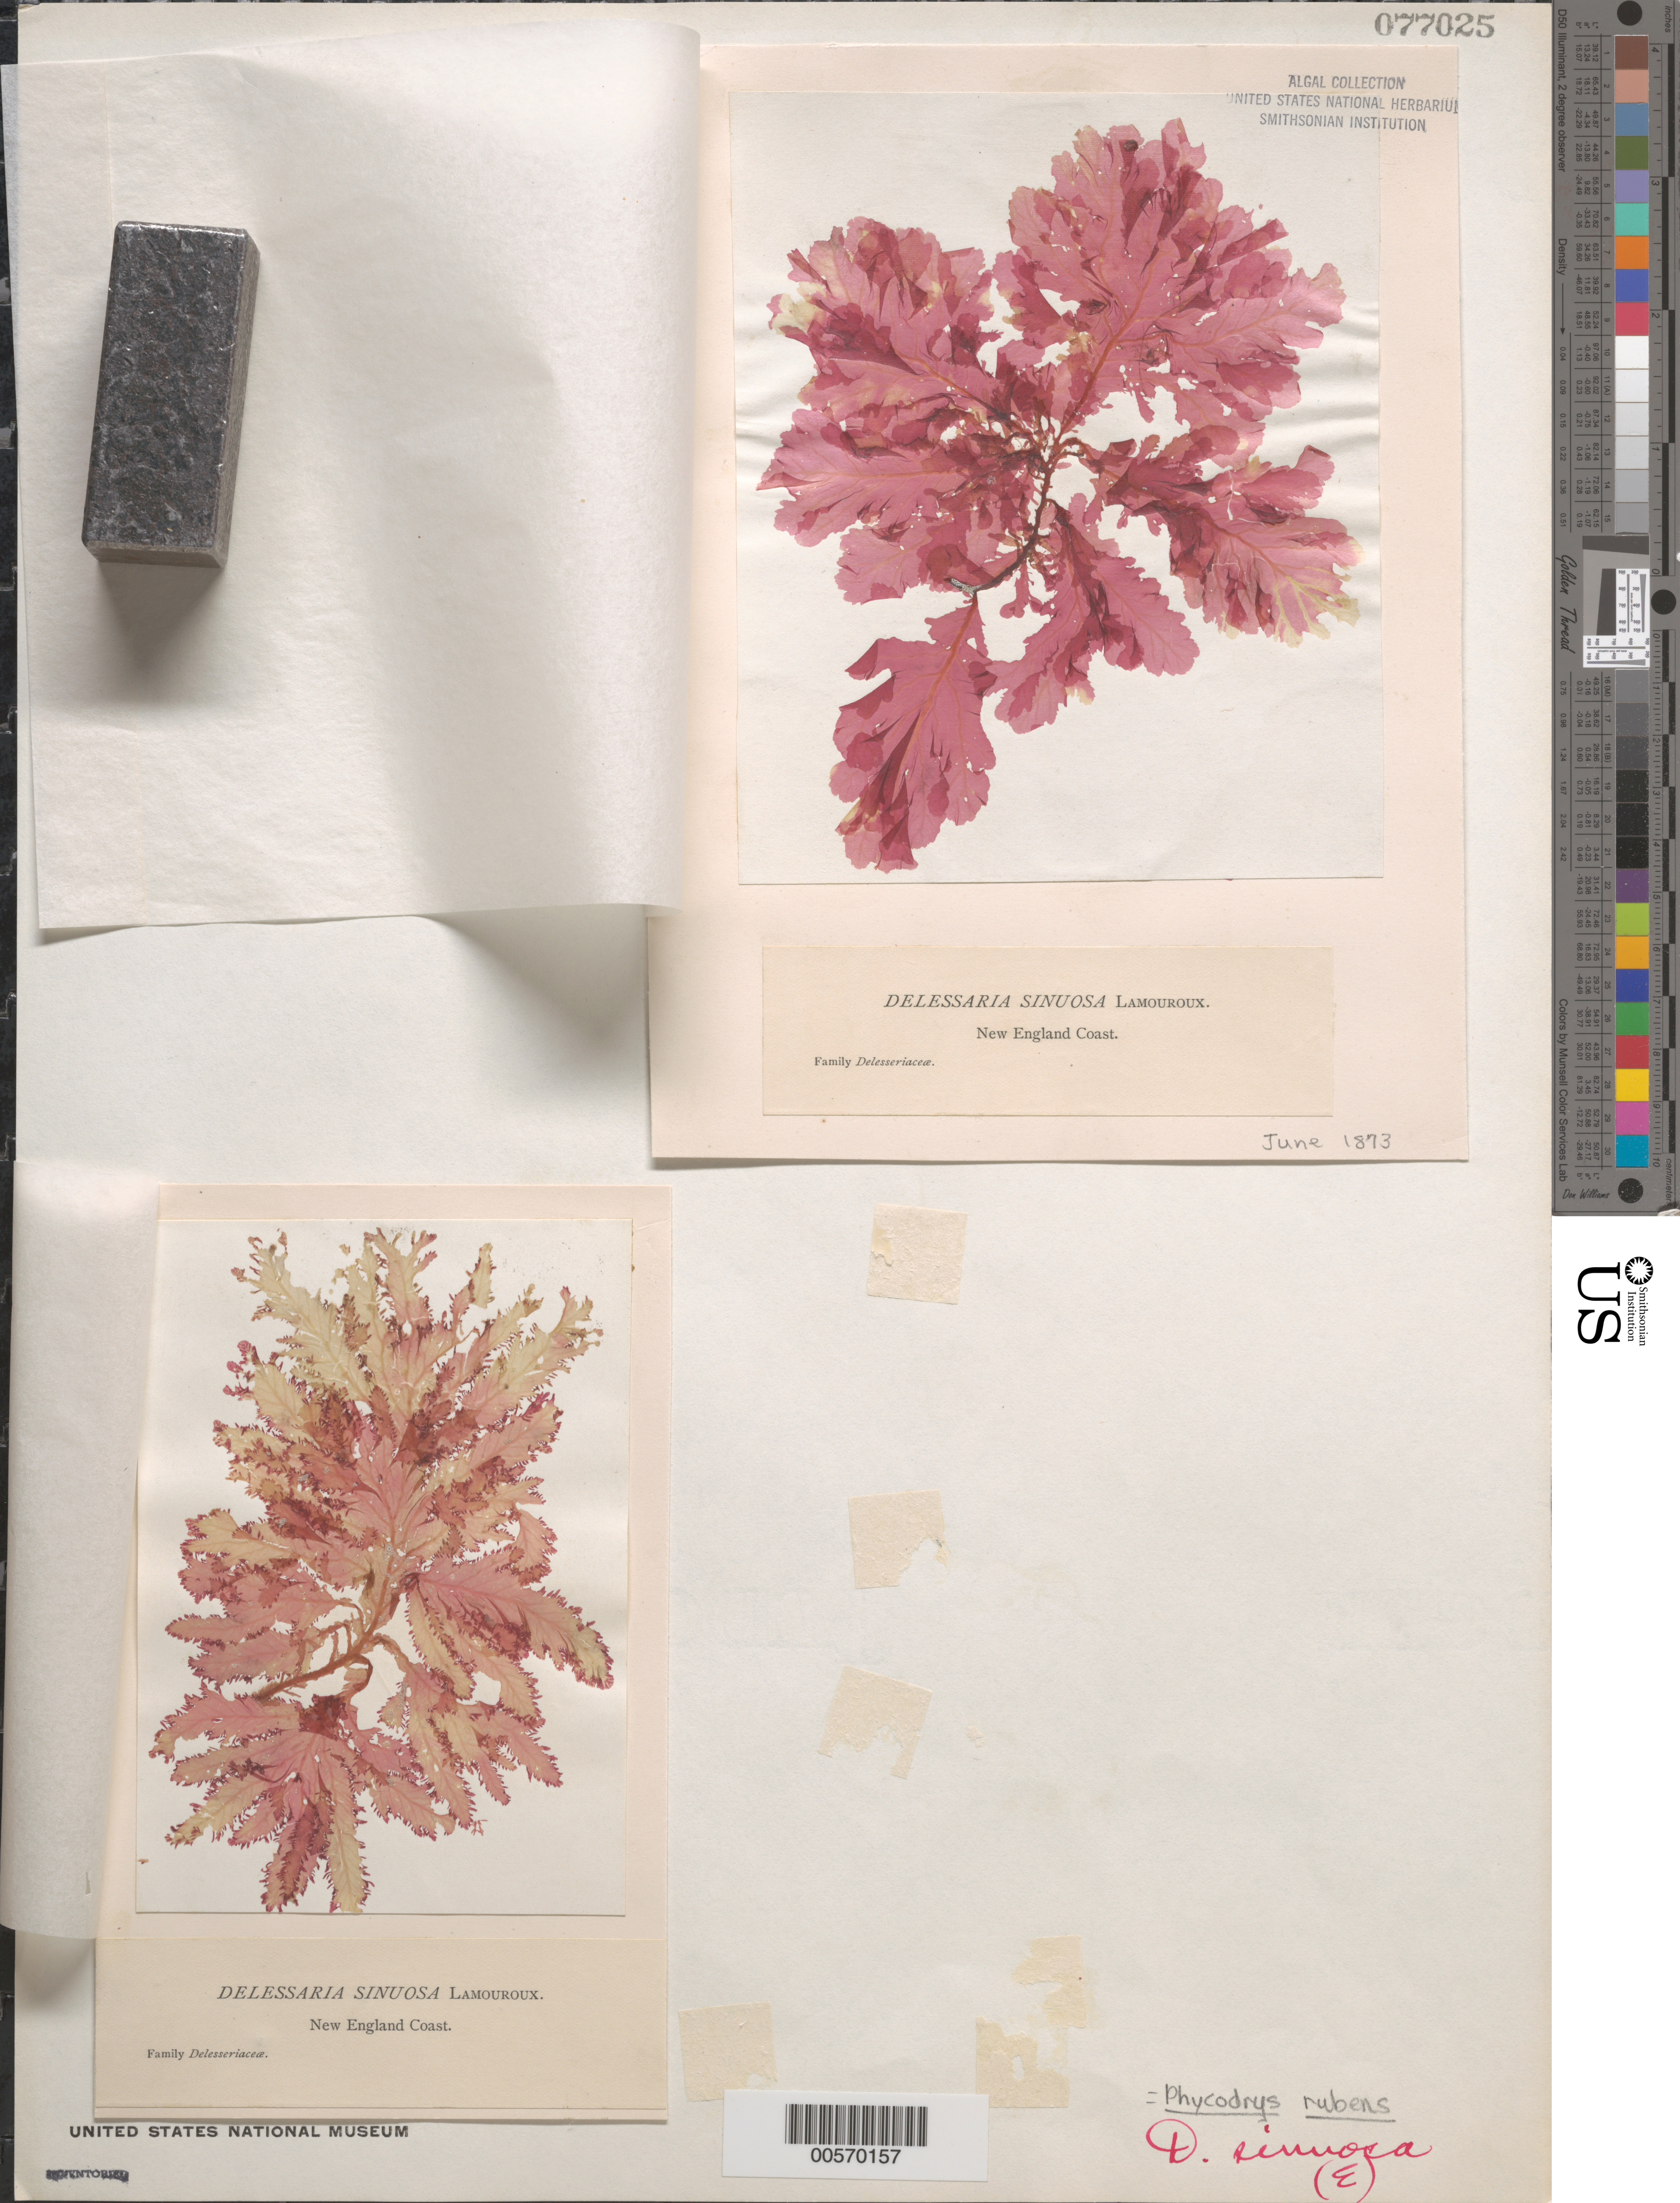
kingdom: Plantae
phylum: Rhodophyta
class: Florideophyceae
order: Ceramiales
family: Delesseriaceae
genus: Phycodrys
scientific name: Phycodrys rubens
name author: (L.) Batters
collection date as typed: Jun 1873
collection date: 1873-06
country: United States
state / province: New England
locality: Coast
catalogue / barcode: US 77025